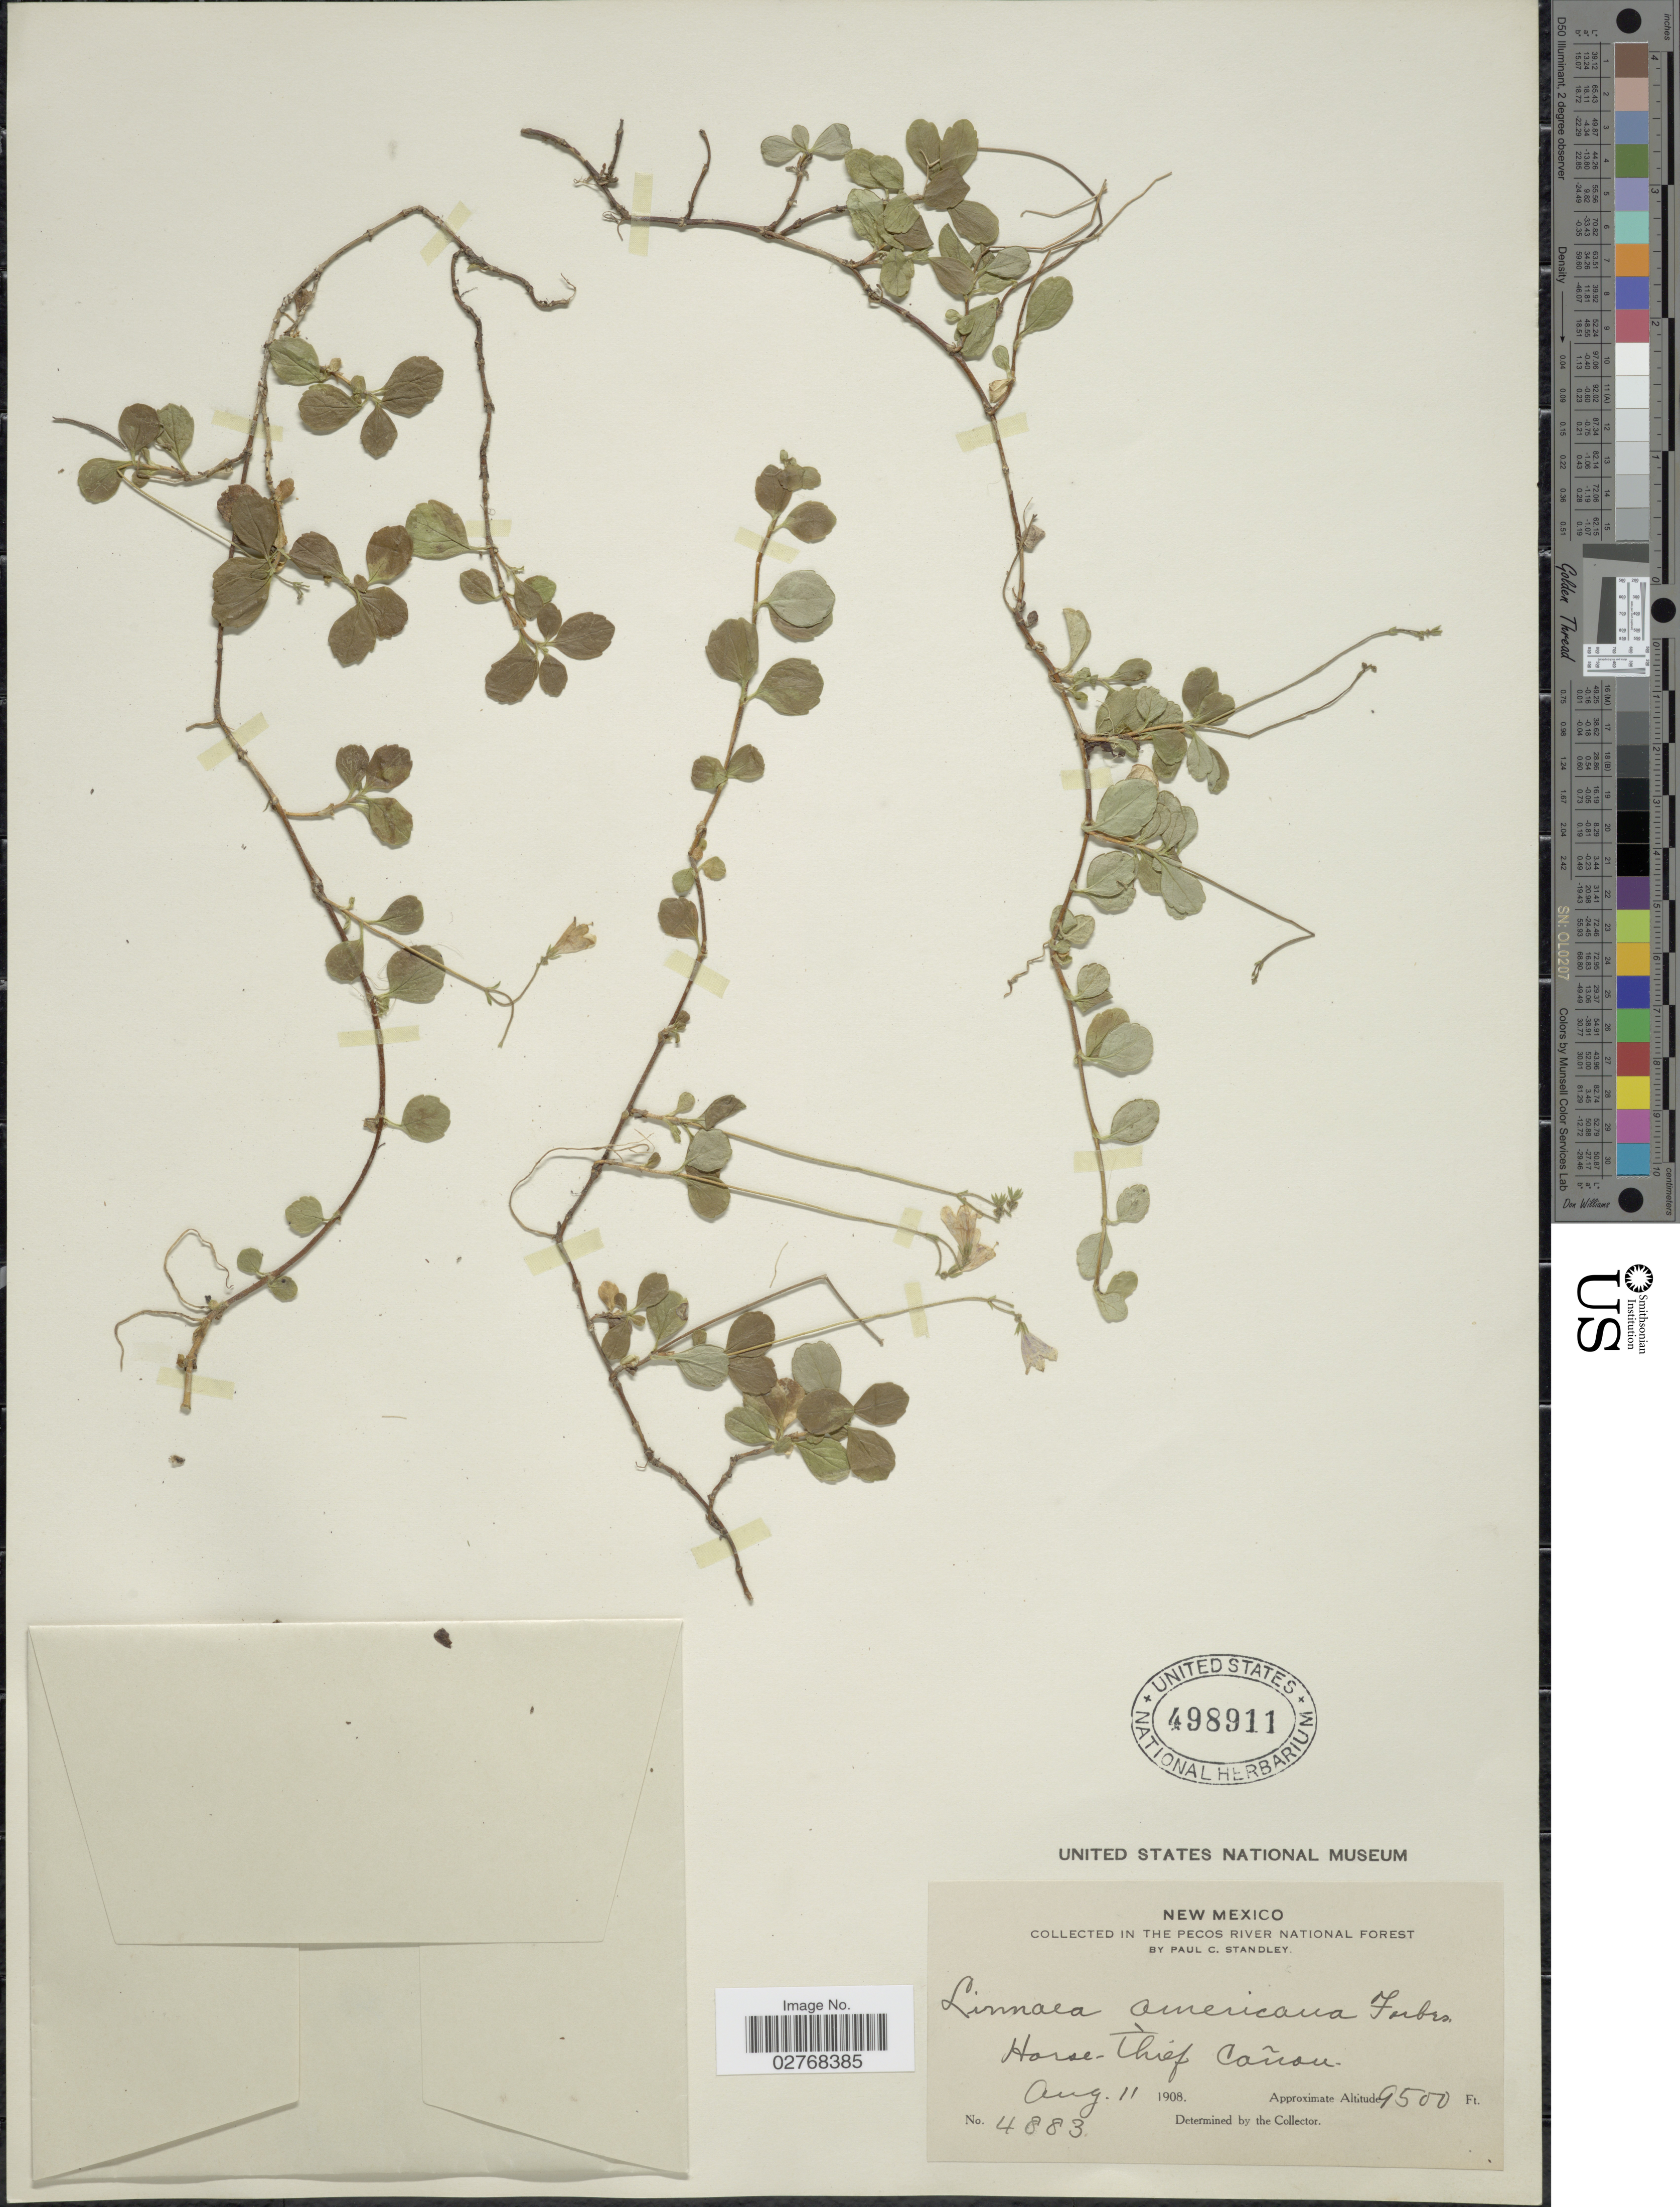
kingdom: Plantae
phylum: Tracheophyta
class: Magnoliopsida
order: Dipsacales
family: Caprifoliaceae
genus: Linnaea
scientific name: Linnaea borealis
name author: L.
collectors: P. C. Standley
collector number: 4883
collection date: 1908-08-11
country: United States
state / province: New Mexico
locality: The Pecos River National Forest. Horse-Thief Cañon.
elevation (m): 2896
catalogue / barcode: US 498911